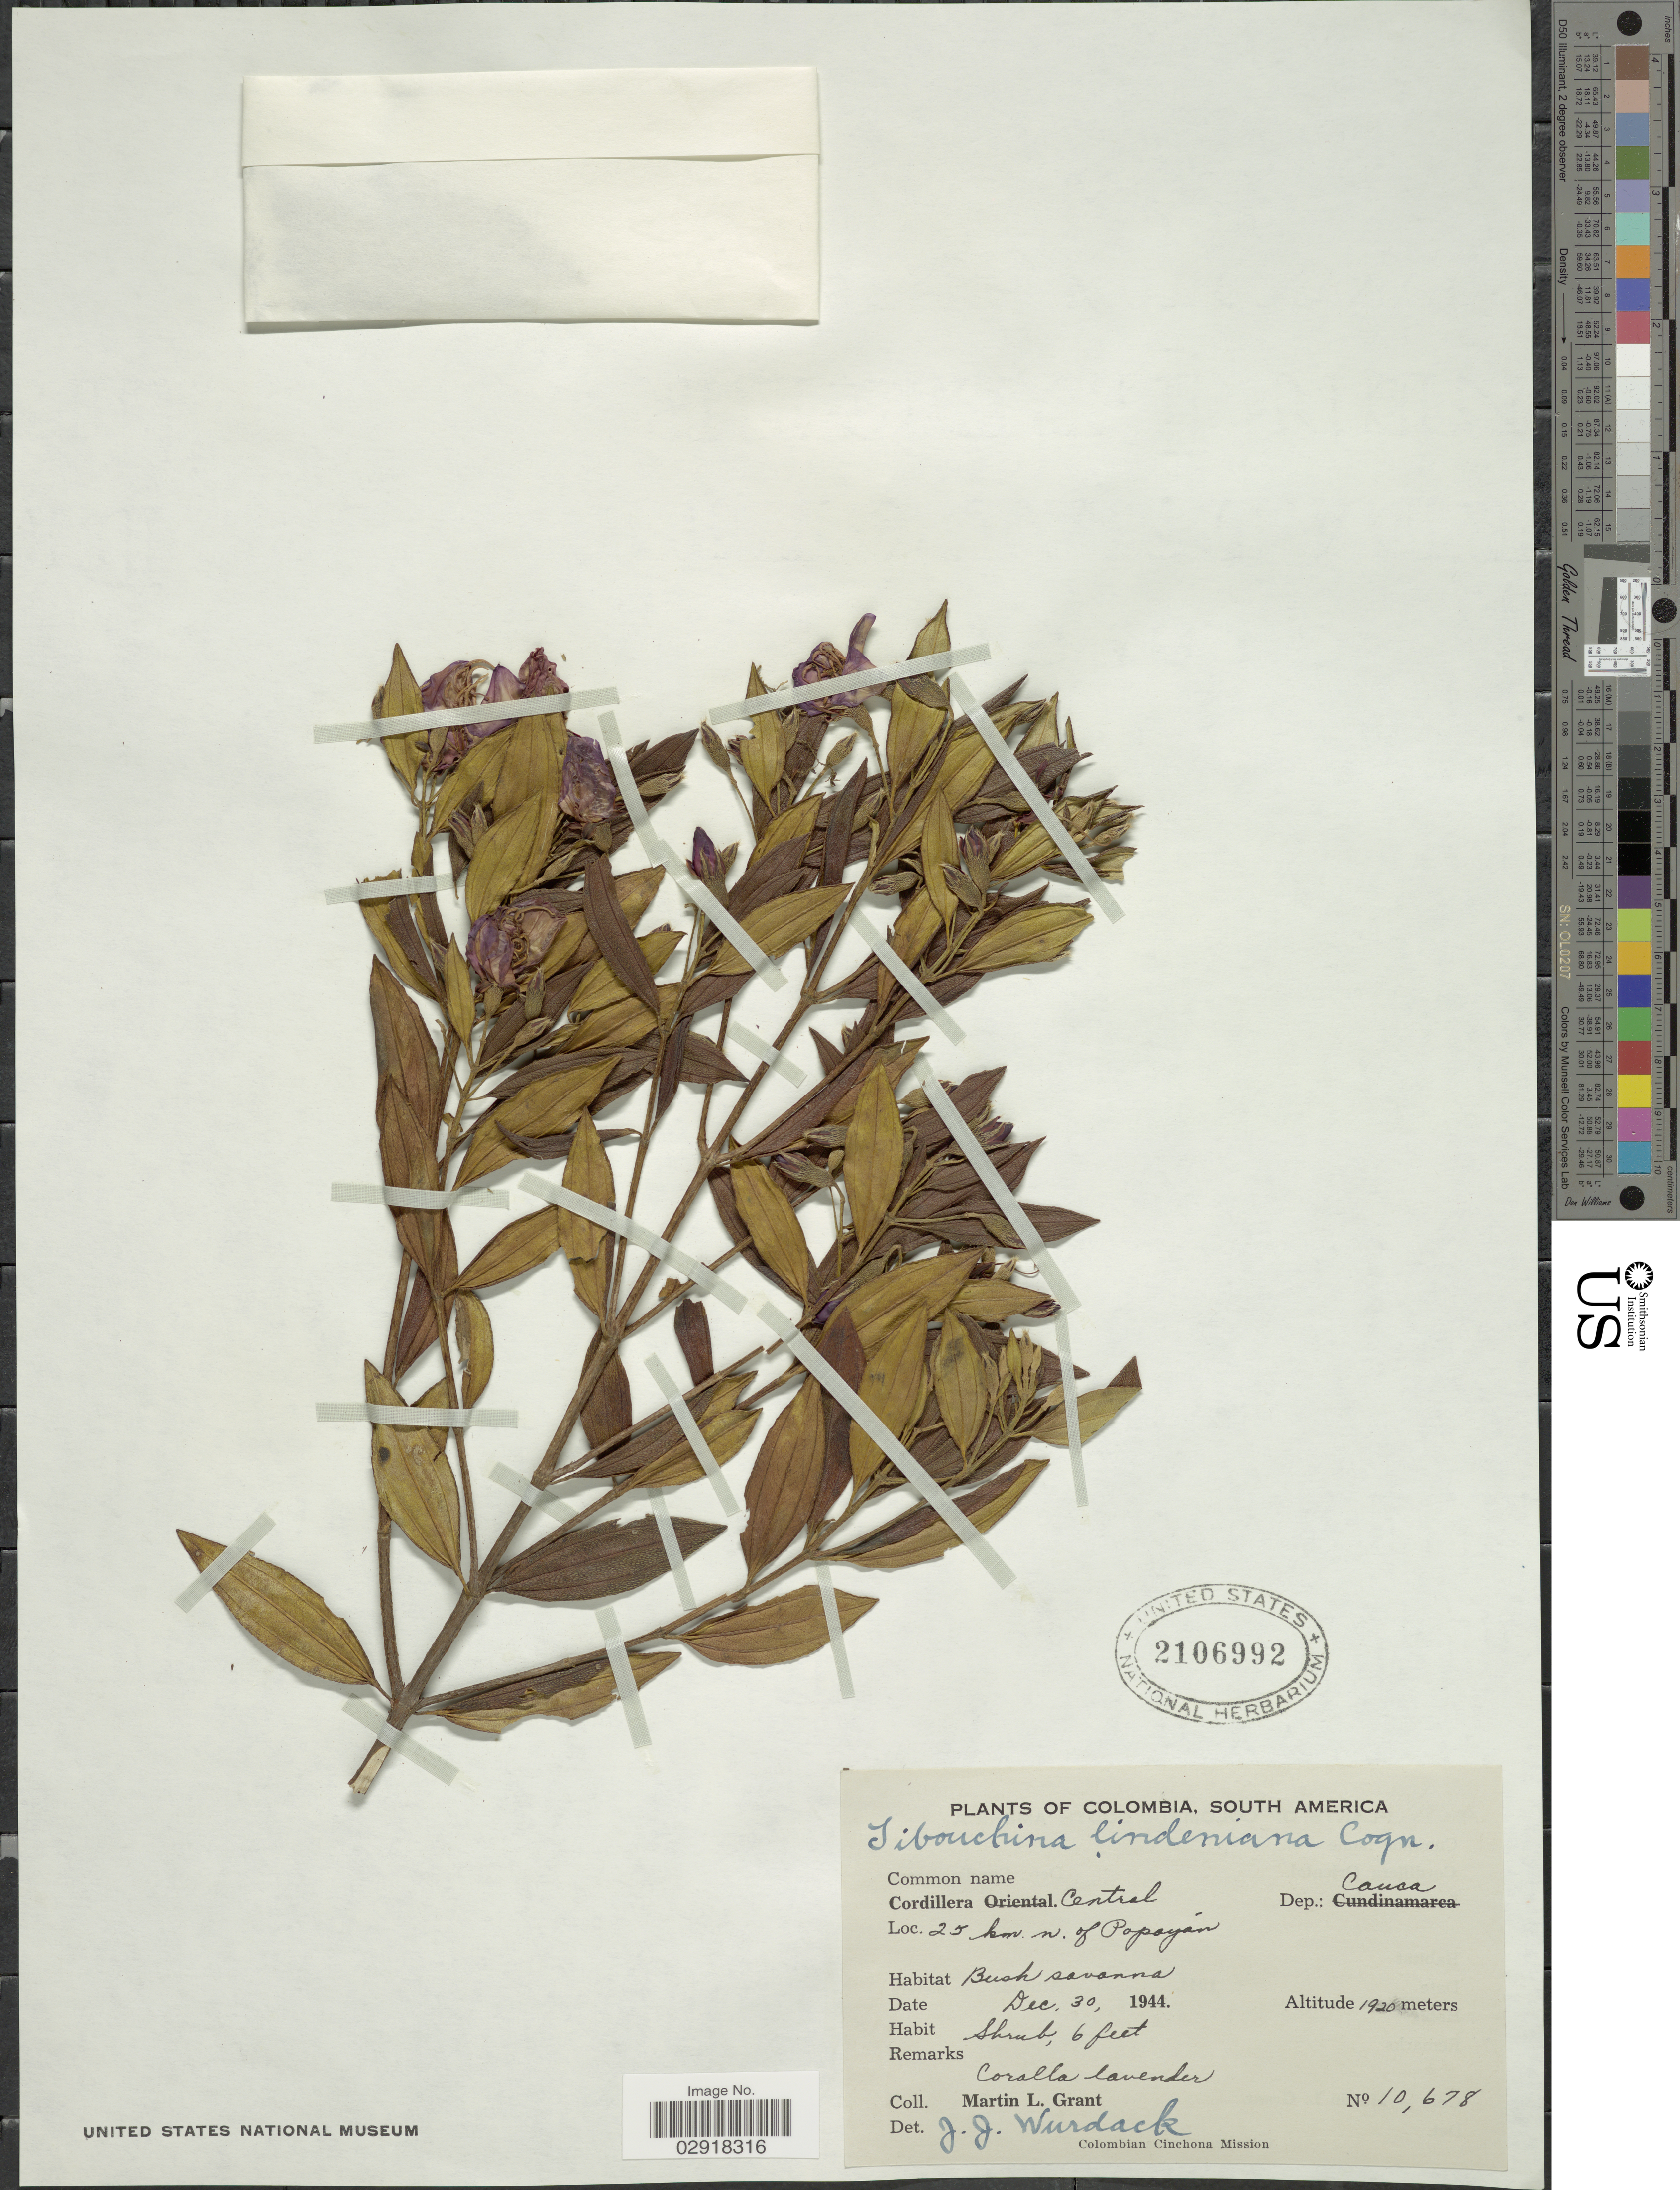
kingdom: Plantae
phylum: Tracheophyta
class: Magnoliopsida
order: Myrtales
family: Melastomataceae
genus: Pleroma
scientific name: Pleroma martiale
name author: (Cham.) Triana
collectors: M. L. Grant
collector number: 10678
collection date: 1944-12-30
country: Colombia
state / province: Cauca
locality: Cordillera Central, Dep. Cauca, 25 km. n. of Popayán.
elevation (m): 1920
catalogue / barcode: US 2106992